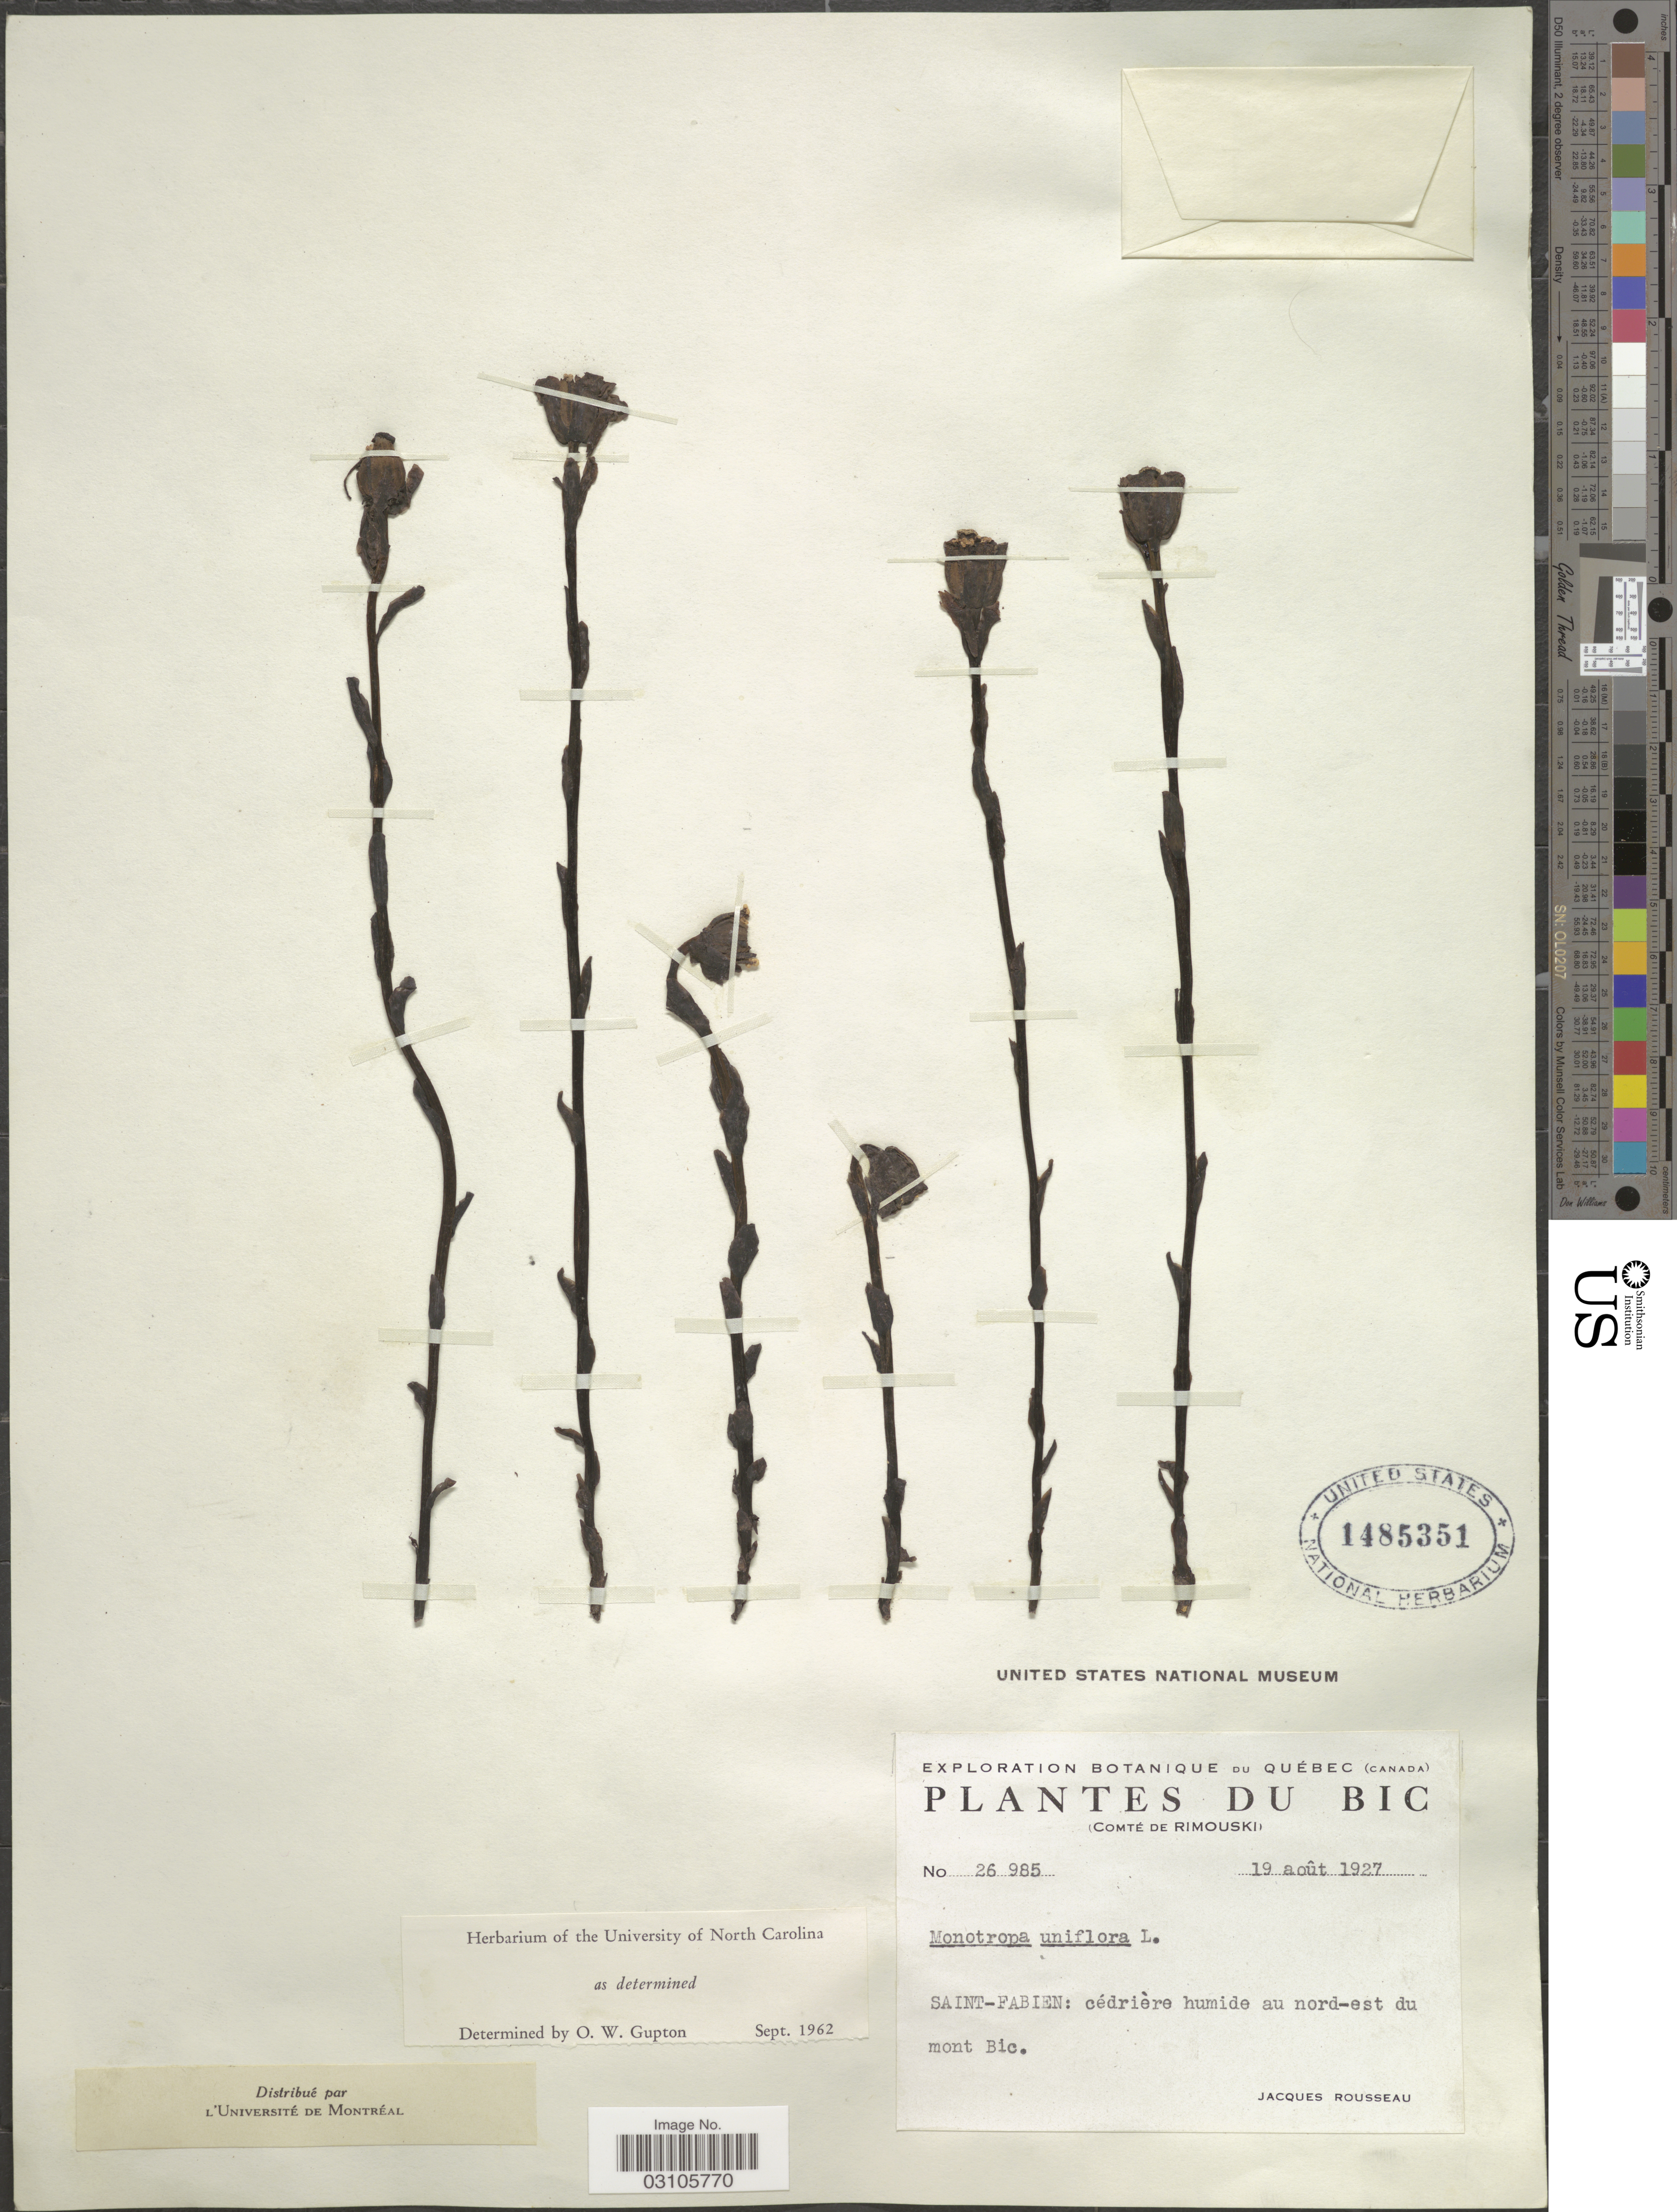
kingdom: Plantae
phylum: Tracheophyta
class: Magnoliopsida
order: Ericales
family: Ericaceae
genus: Monotropa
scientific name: Monotropa uniflora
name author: L.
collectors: J. Rousseau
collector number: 26985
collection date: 1927-08-19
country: Canada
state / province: Quebec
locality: Bic (Comté de Rimouski). Saint-Fabien: cédrière humide au nord-est du mont Bic.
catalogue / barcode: US 1485351